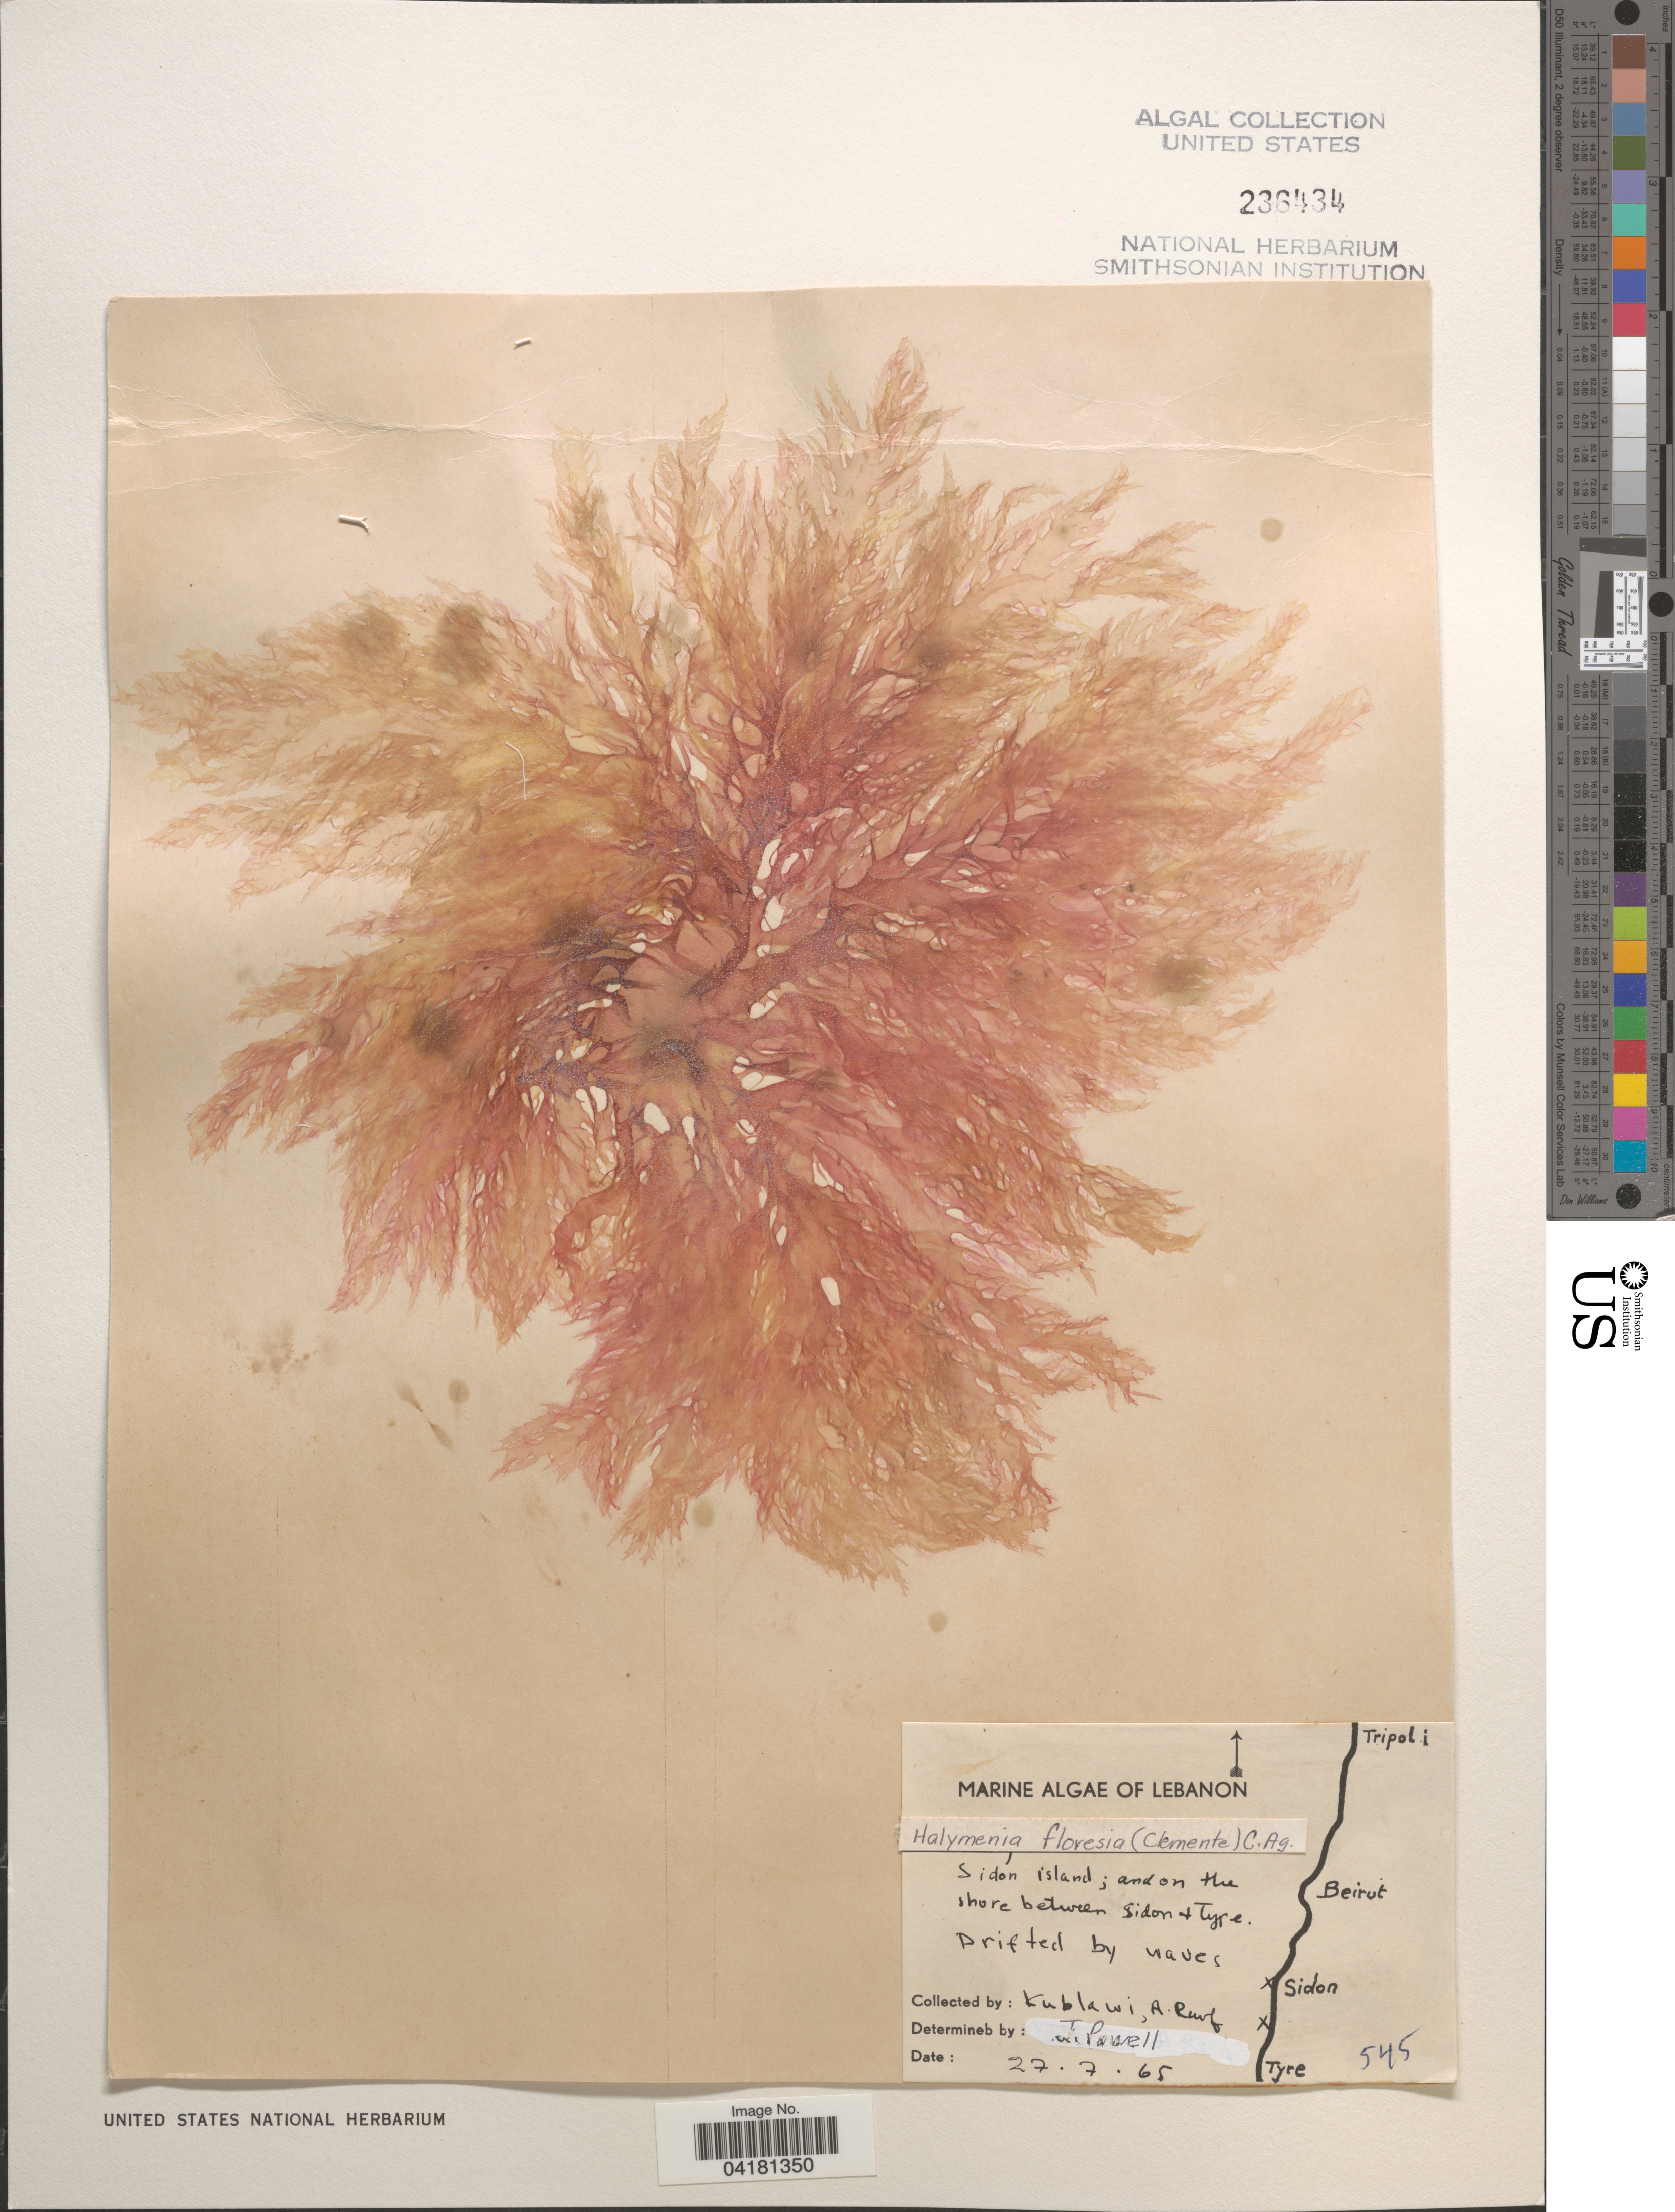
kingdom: Plantae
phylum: Rhodophyta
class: Florideophyceae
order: Halymeniales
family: Halymeniaceae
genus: Halymenia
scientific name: Halymenia floresii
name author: (Clemente) C. Agardh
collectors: Kublawi & Abdur-Rauf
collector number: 545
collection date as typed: Transcribed d/m/y: 27/7/65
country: Lebanon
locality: Sidon island; and on the shore between Sidon + Tyre.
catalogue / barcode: US 236434